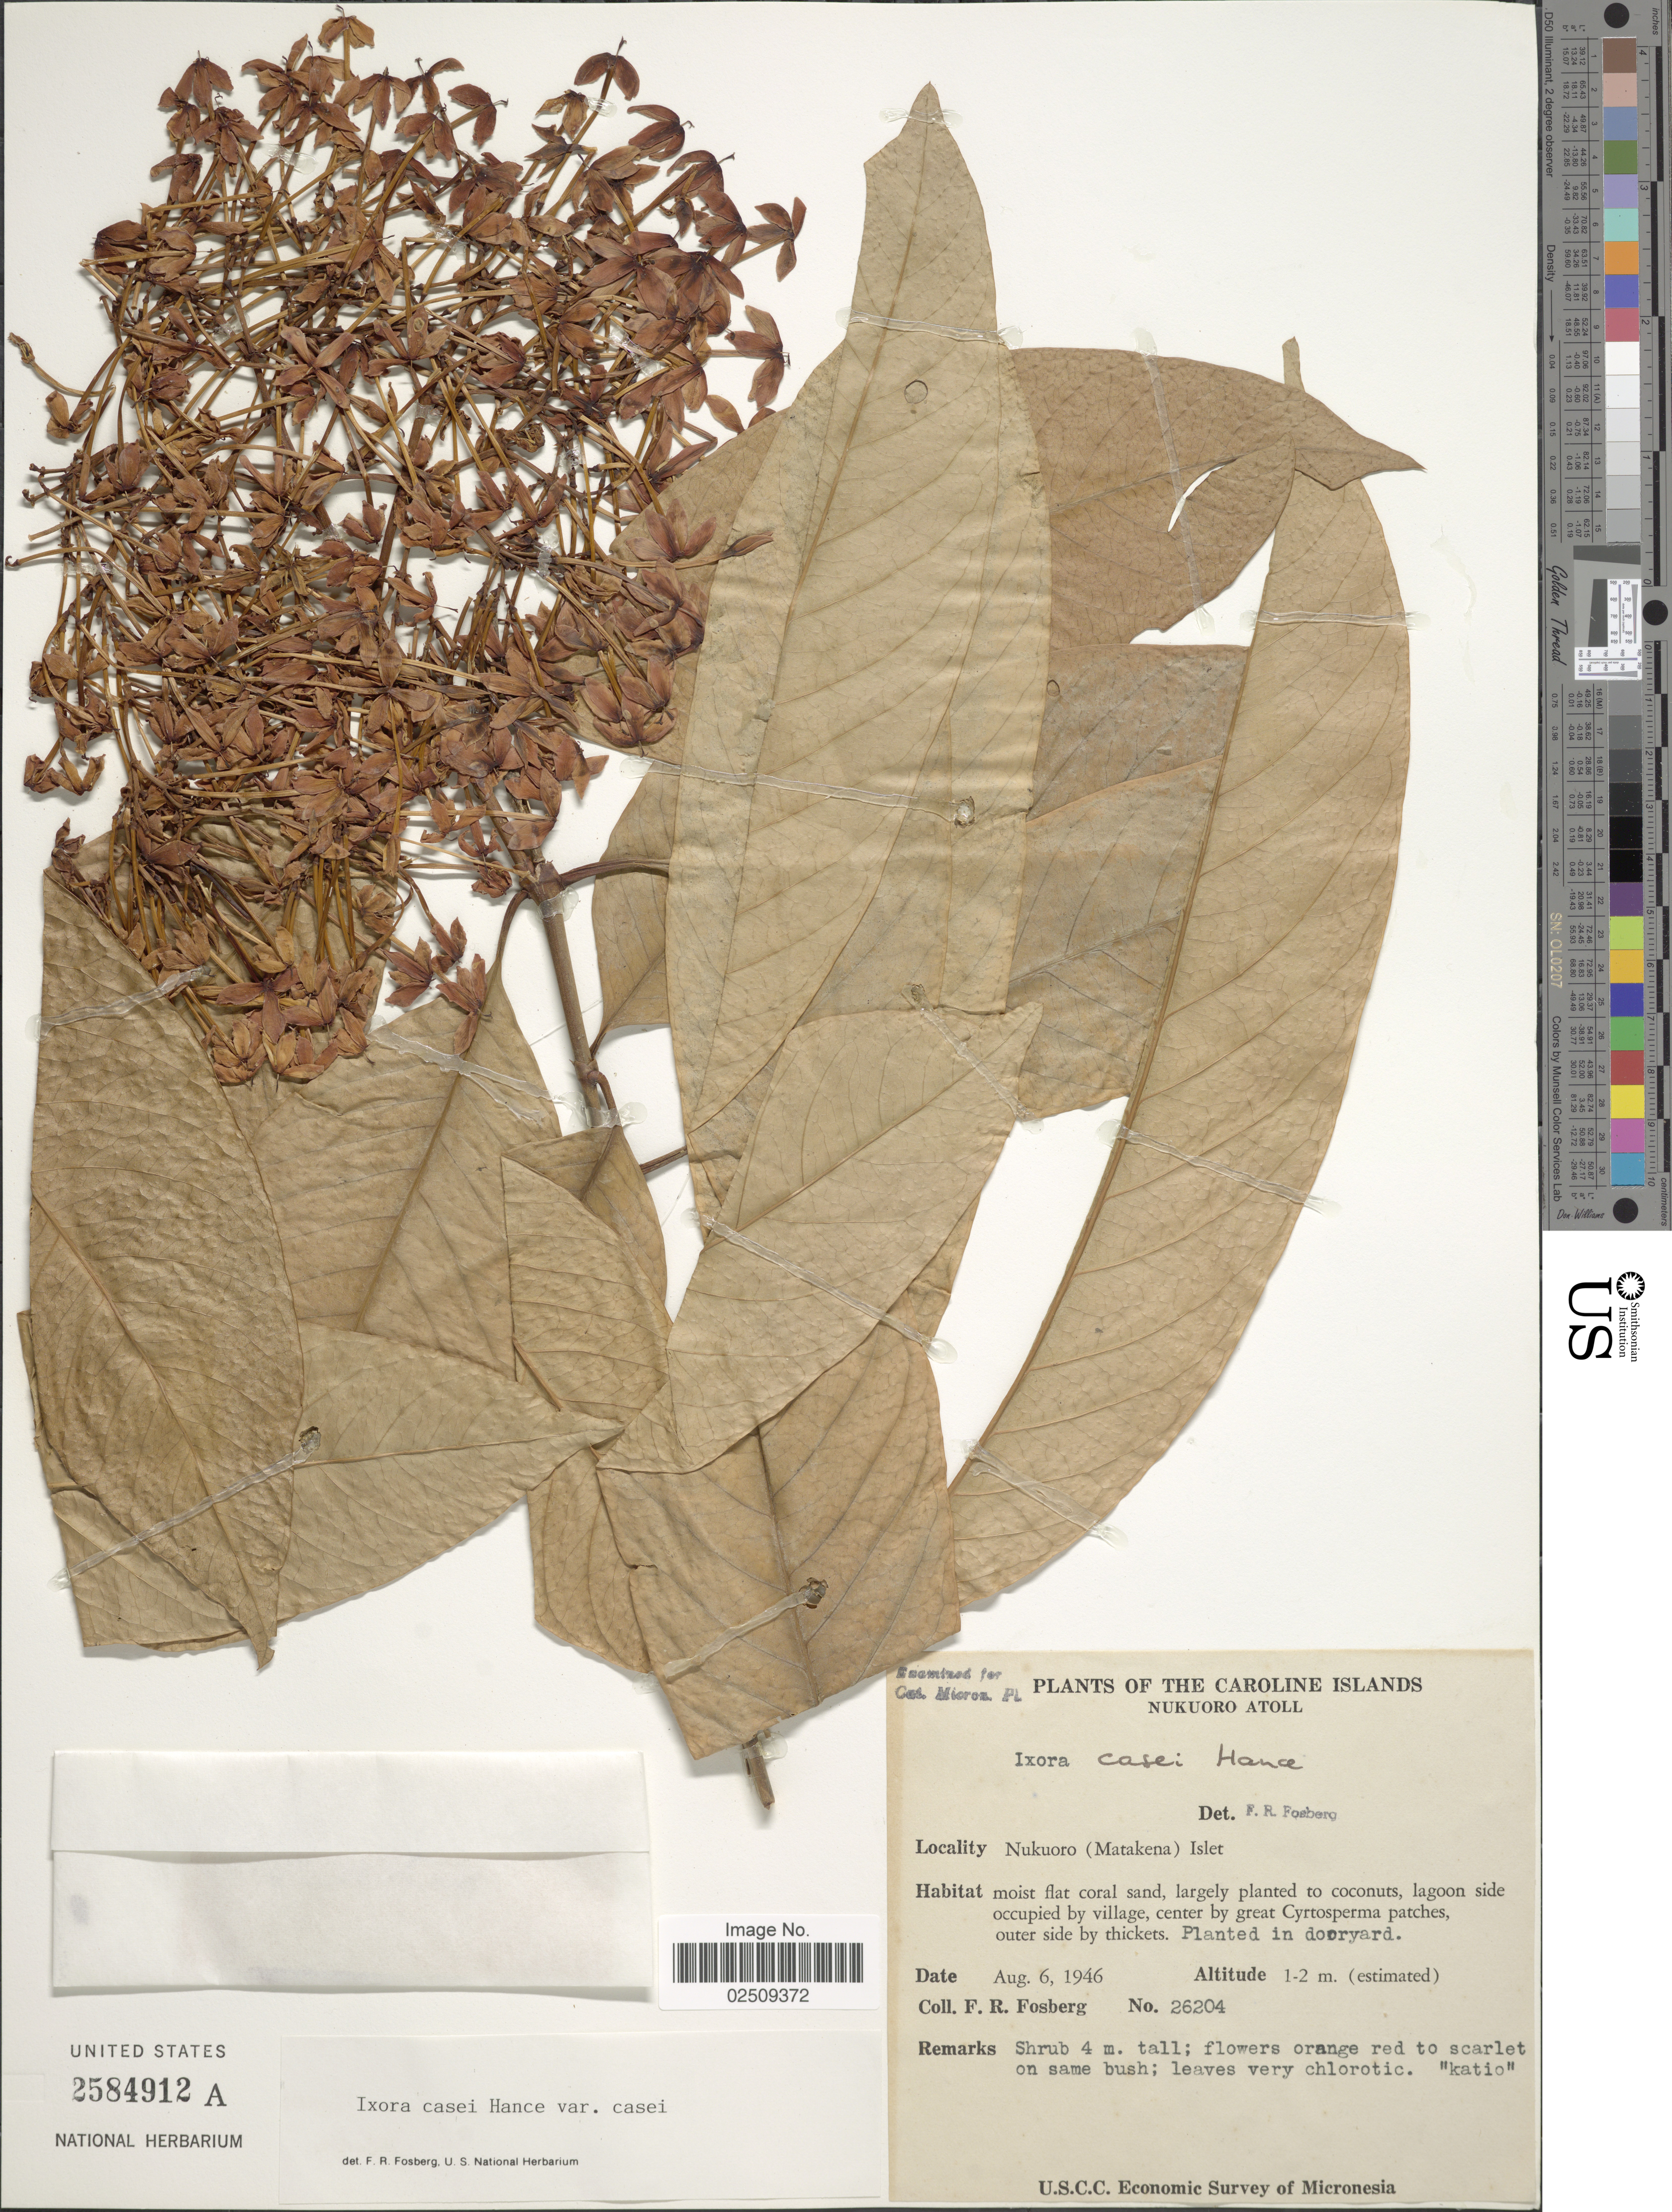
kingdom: Plantae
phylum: Tracheophyta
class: Magnoliopsida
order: Gentianales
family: Rubiaceae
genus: Ixora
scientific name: Ixora casei var. casei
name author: Hance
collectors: F. R. Fosberg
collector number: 26204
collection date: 1946-08-06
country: Micronesia, Federated States of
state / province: Pohnpei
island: Nukuoro Atoll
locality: Caroline Islands. Nukuoro Atoll. Nukuoro (Matakena) Islet.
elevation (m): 1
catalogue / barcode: US 2584912A